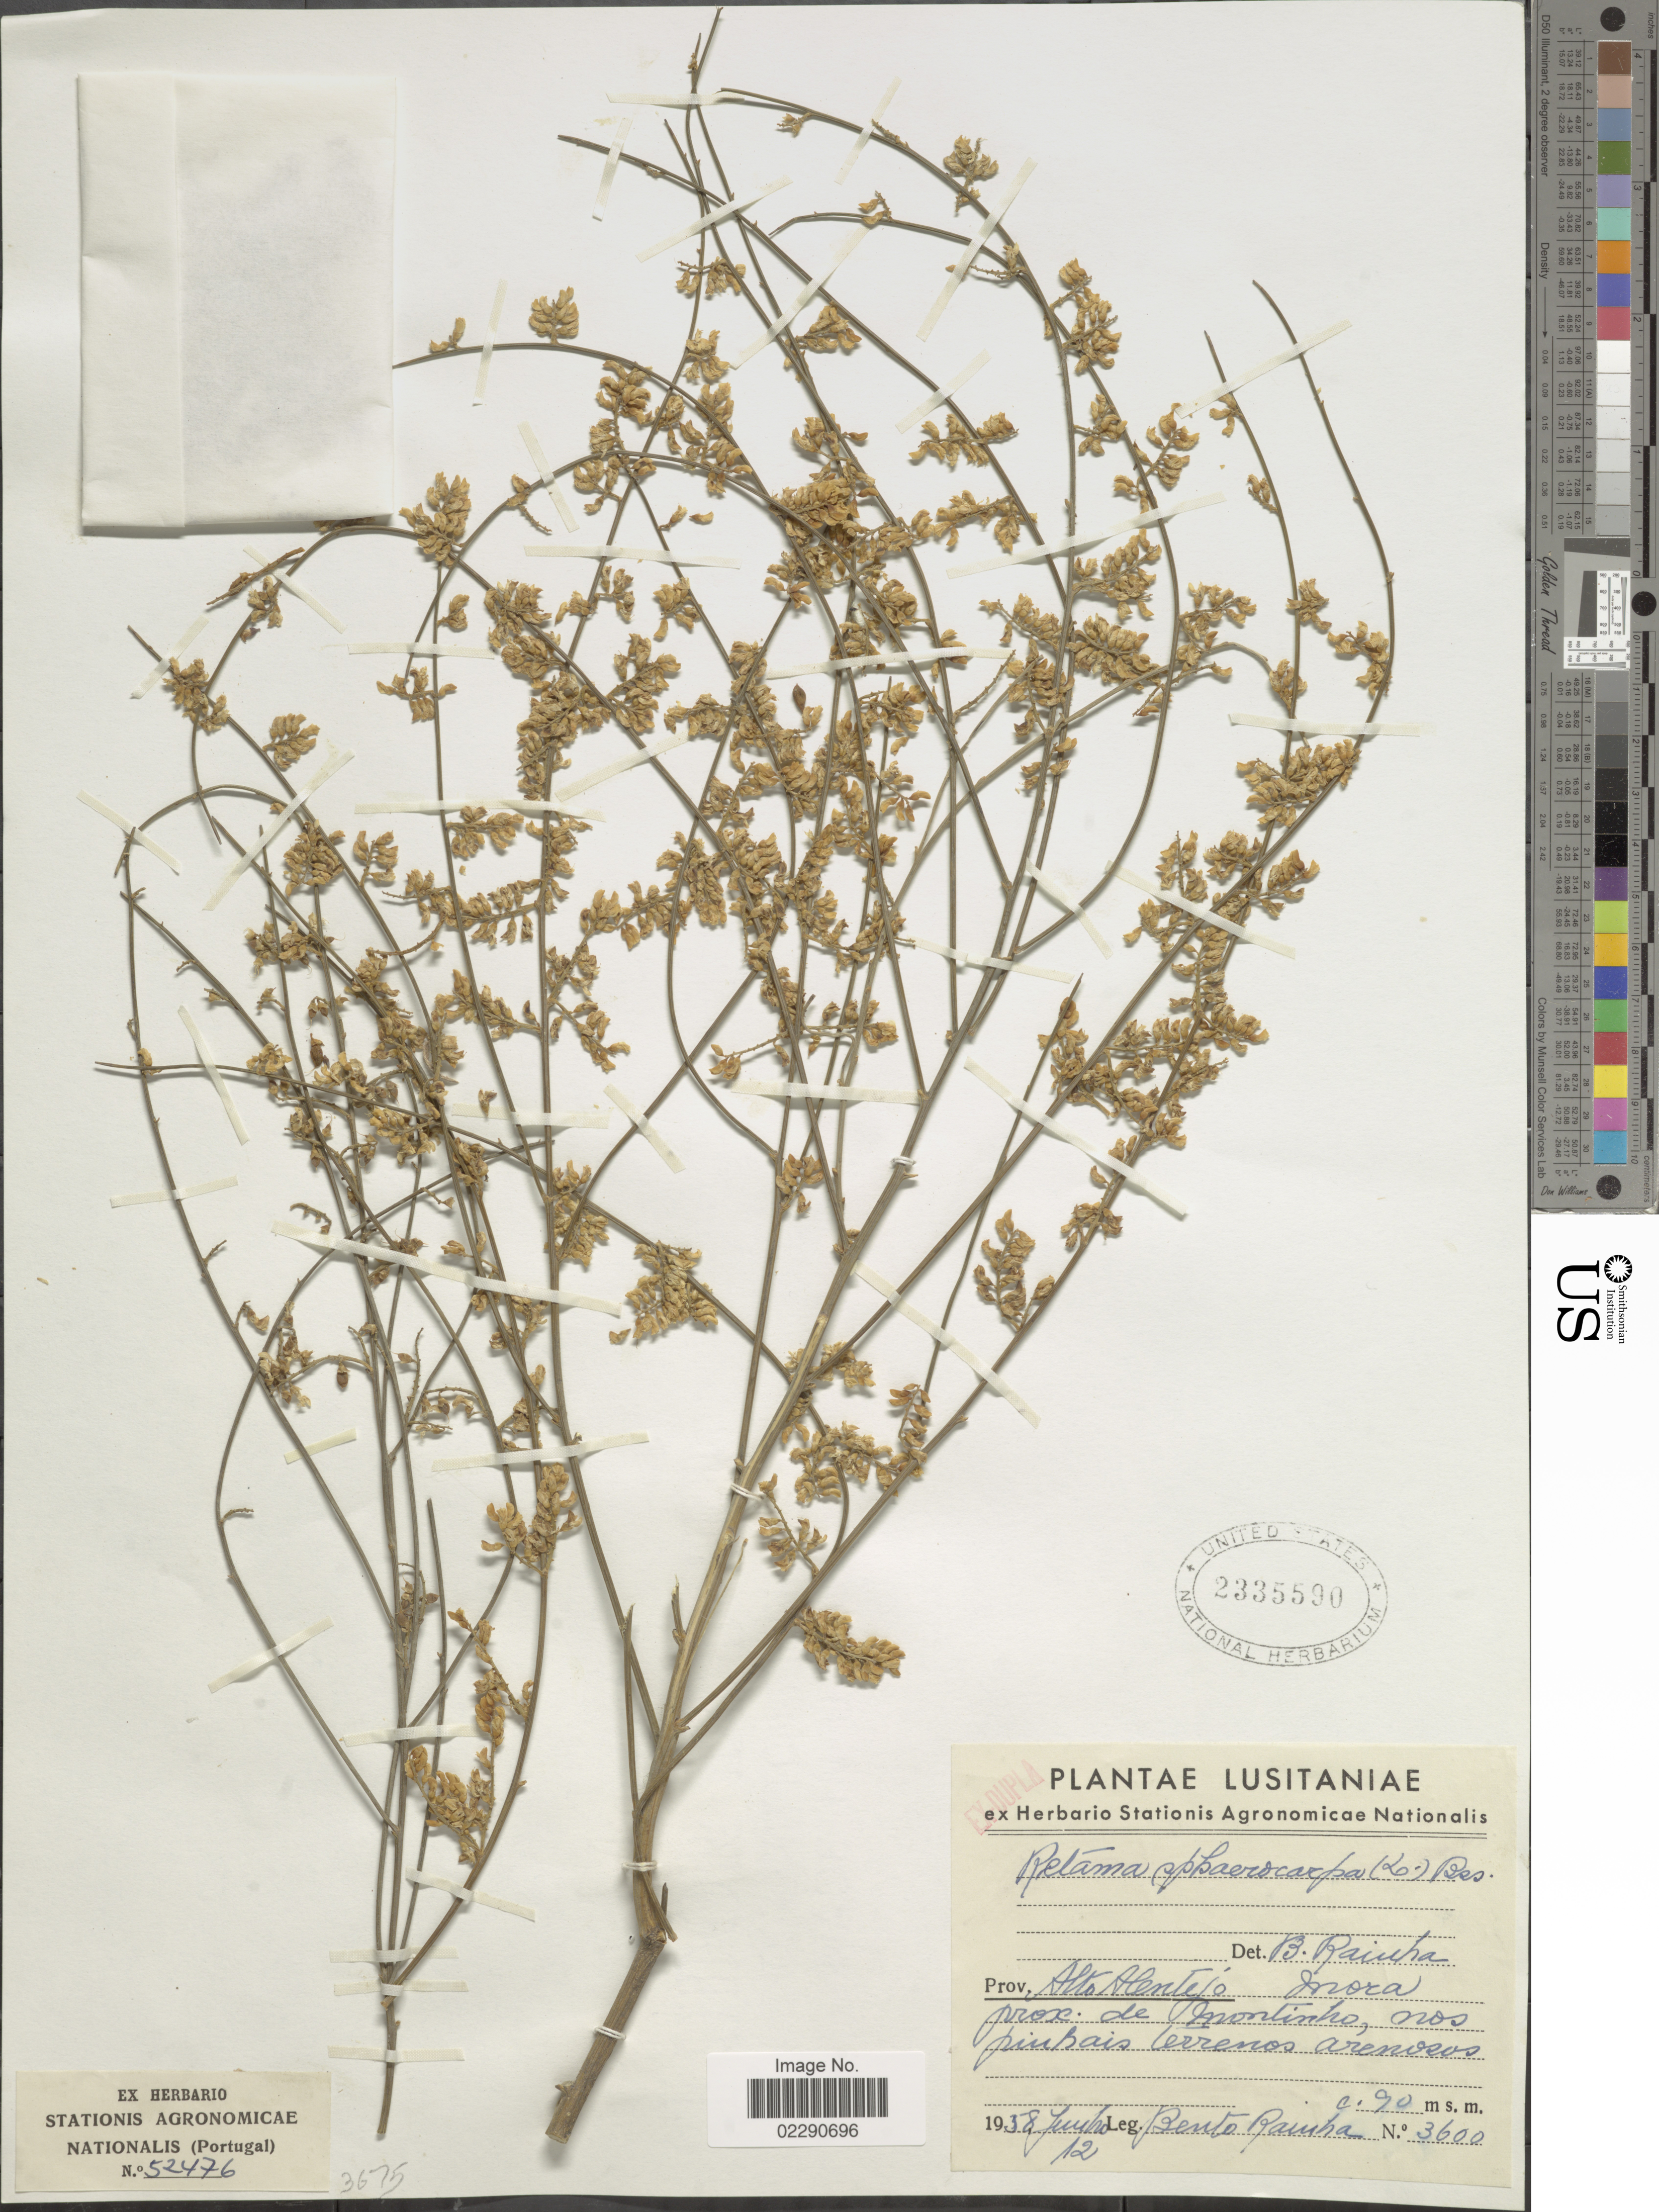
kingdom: Plantae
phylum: Tracheophyta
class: Magnoliopsida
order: Fabales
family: Fabaceae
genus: Retama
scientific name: Retama sphaerocarpa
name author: (L.) Boiss.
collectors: B. Rainha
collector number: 3600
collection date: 1958-06-12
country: Portugal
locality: Lusitaniae, Prov. alta Alentejo, Inora prox. de Montinho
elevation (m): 90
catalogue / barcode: US 2335590